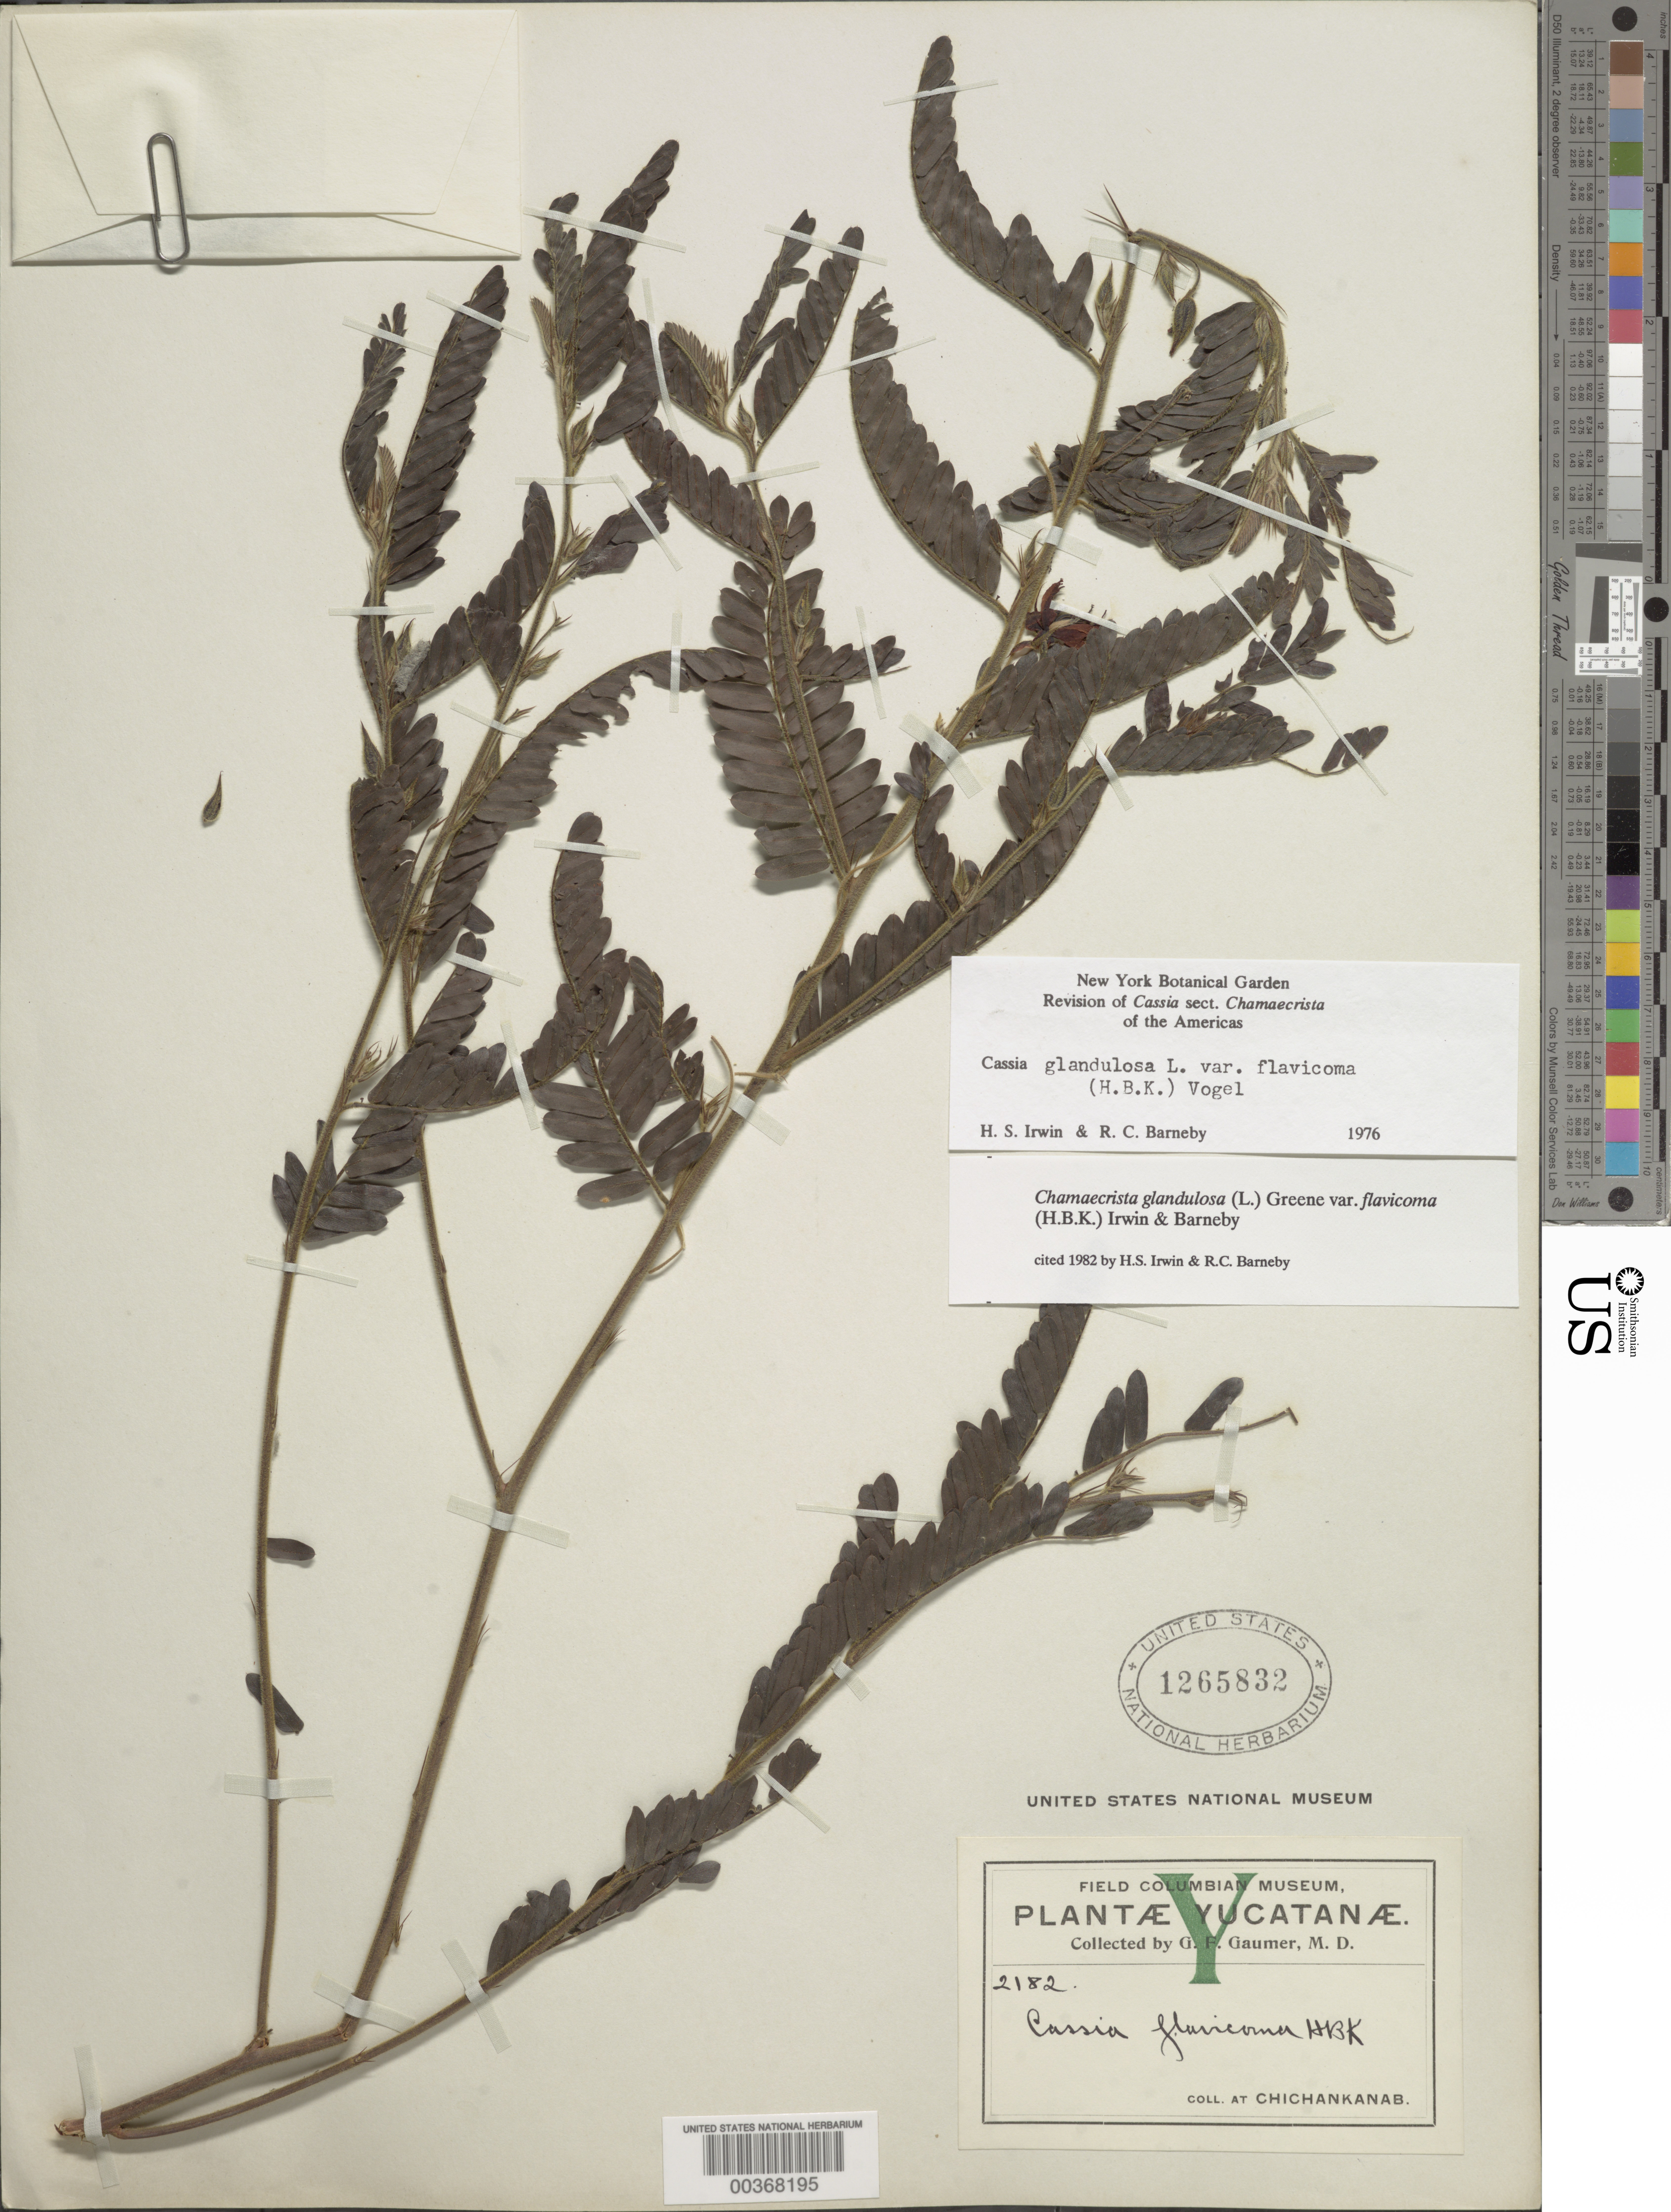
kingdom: Plantae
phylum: Tracheophyta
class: Magnoliopsida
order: Fabales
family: Fabaceae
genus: Chamaecrista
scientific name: Chamaecrista glandulosa var. flavicoma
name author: (Kunth) H.S. Irwin & Barneby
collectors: G. F. Gaumer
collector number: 2182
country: Mexico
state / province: Yucatán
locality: Chichankanab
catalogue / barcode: US 1265832